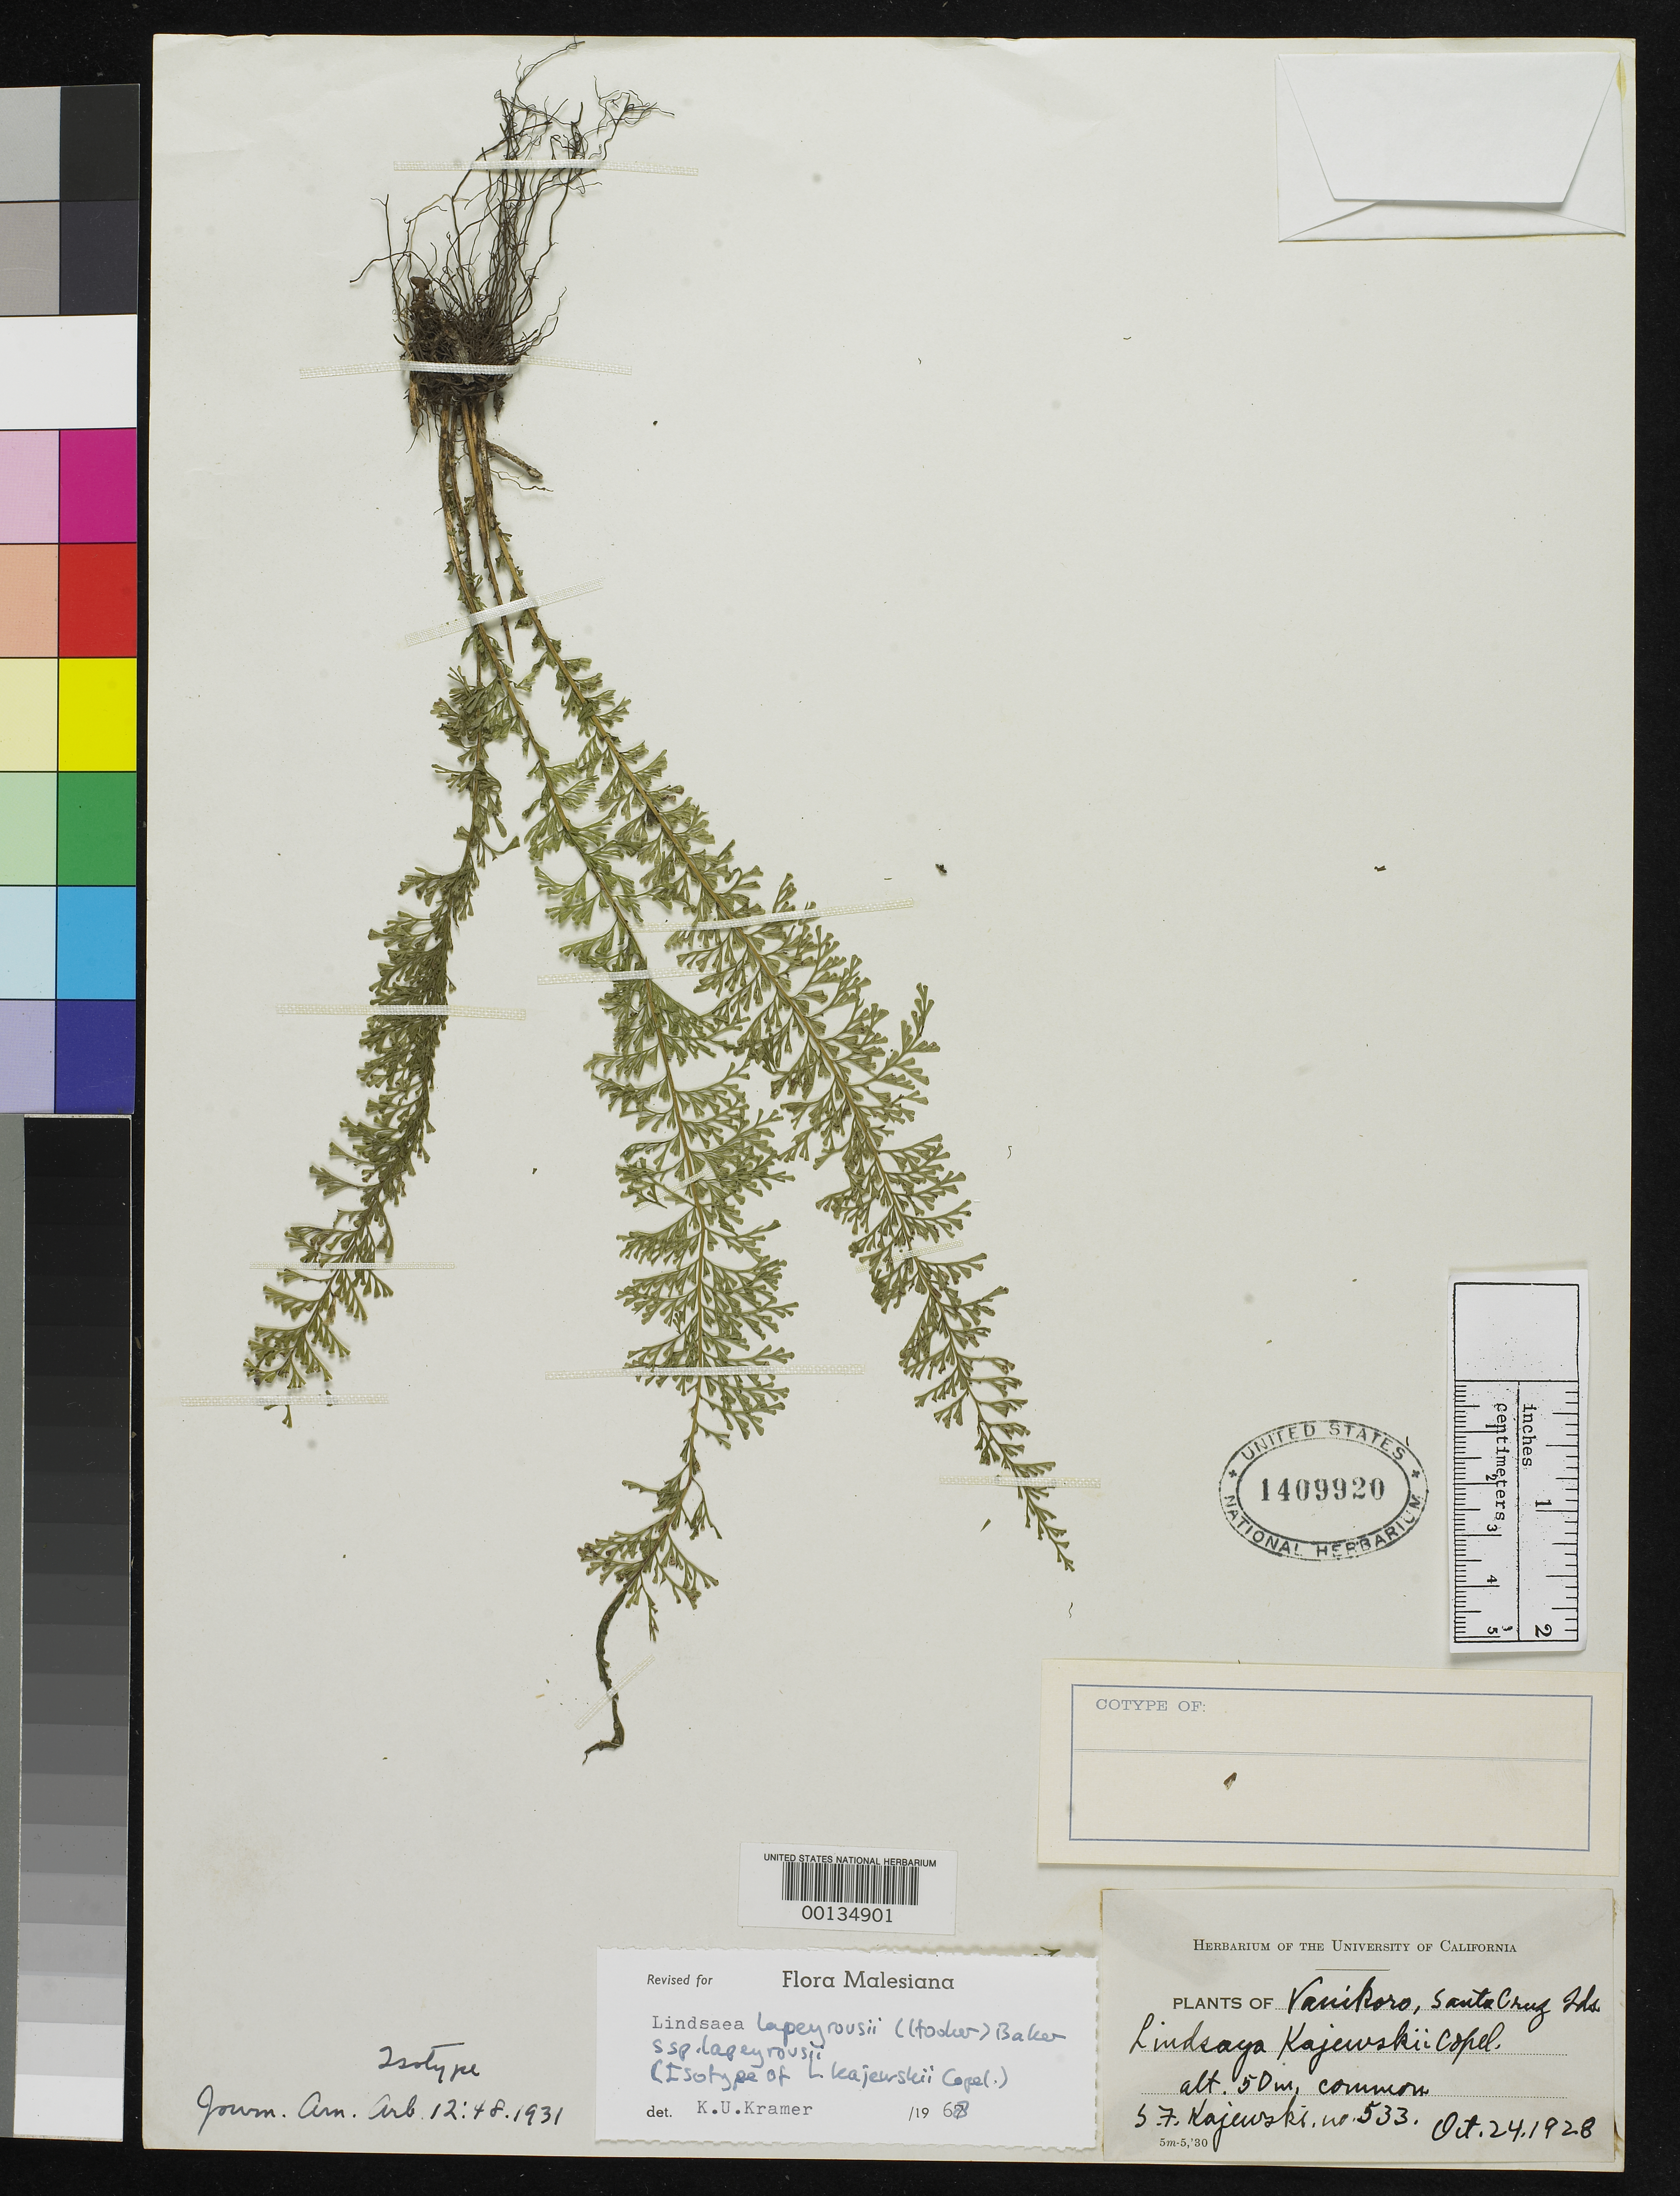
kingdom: Plantae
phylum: Tracheophyta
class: Polypodiopsida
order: Polypodiales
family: Lindsaeaceae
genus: Lindsaea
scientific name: Lindsaea kajewskii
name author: Copel.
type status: Isotype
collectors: S. Kajewski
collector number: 533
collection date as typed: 24 Oct 1928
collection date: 1928-10-24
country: Solomon Islands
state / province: Temotu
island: Vanikolo [Vanikoro]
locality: Vanikolo I.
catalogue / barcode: US 1409920